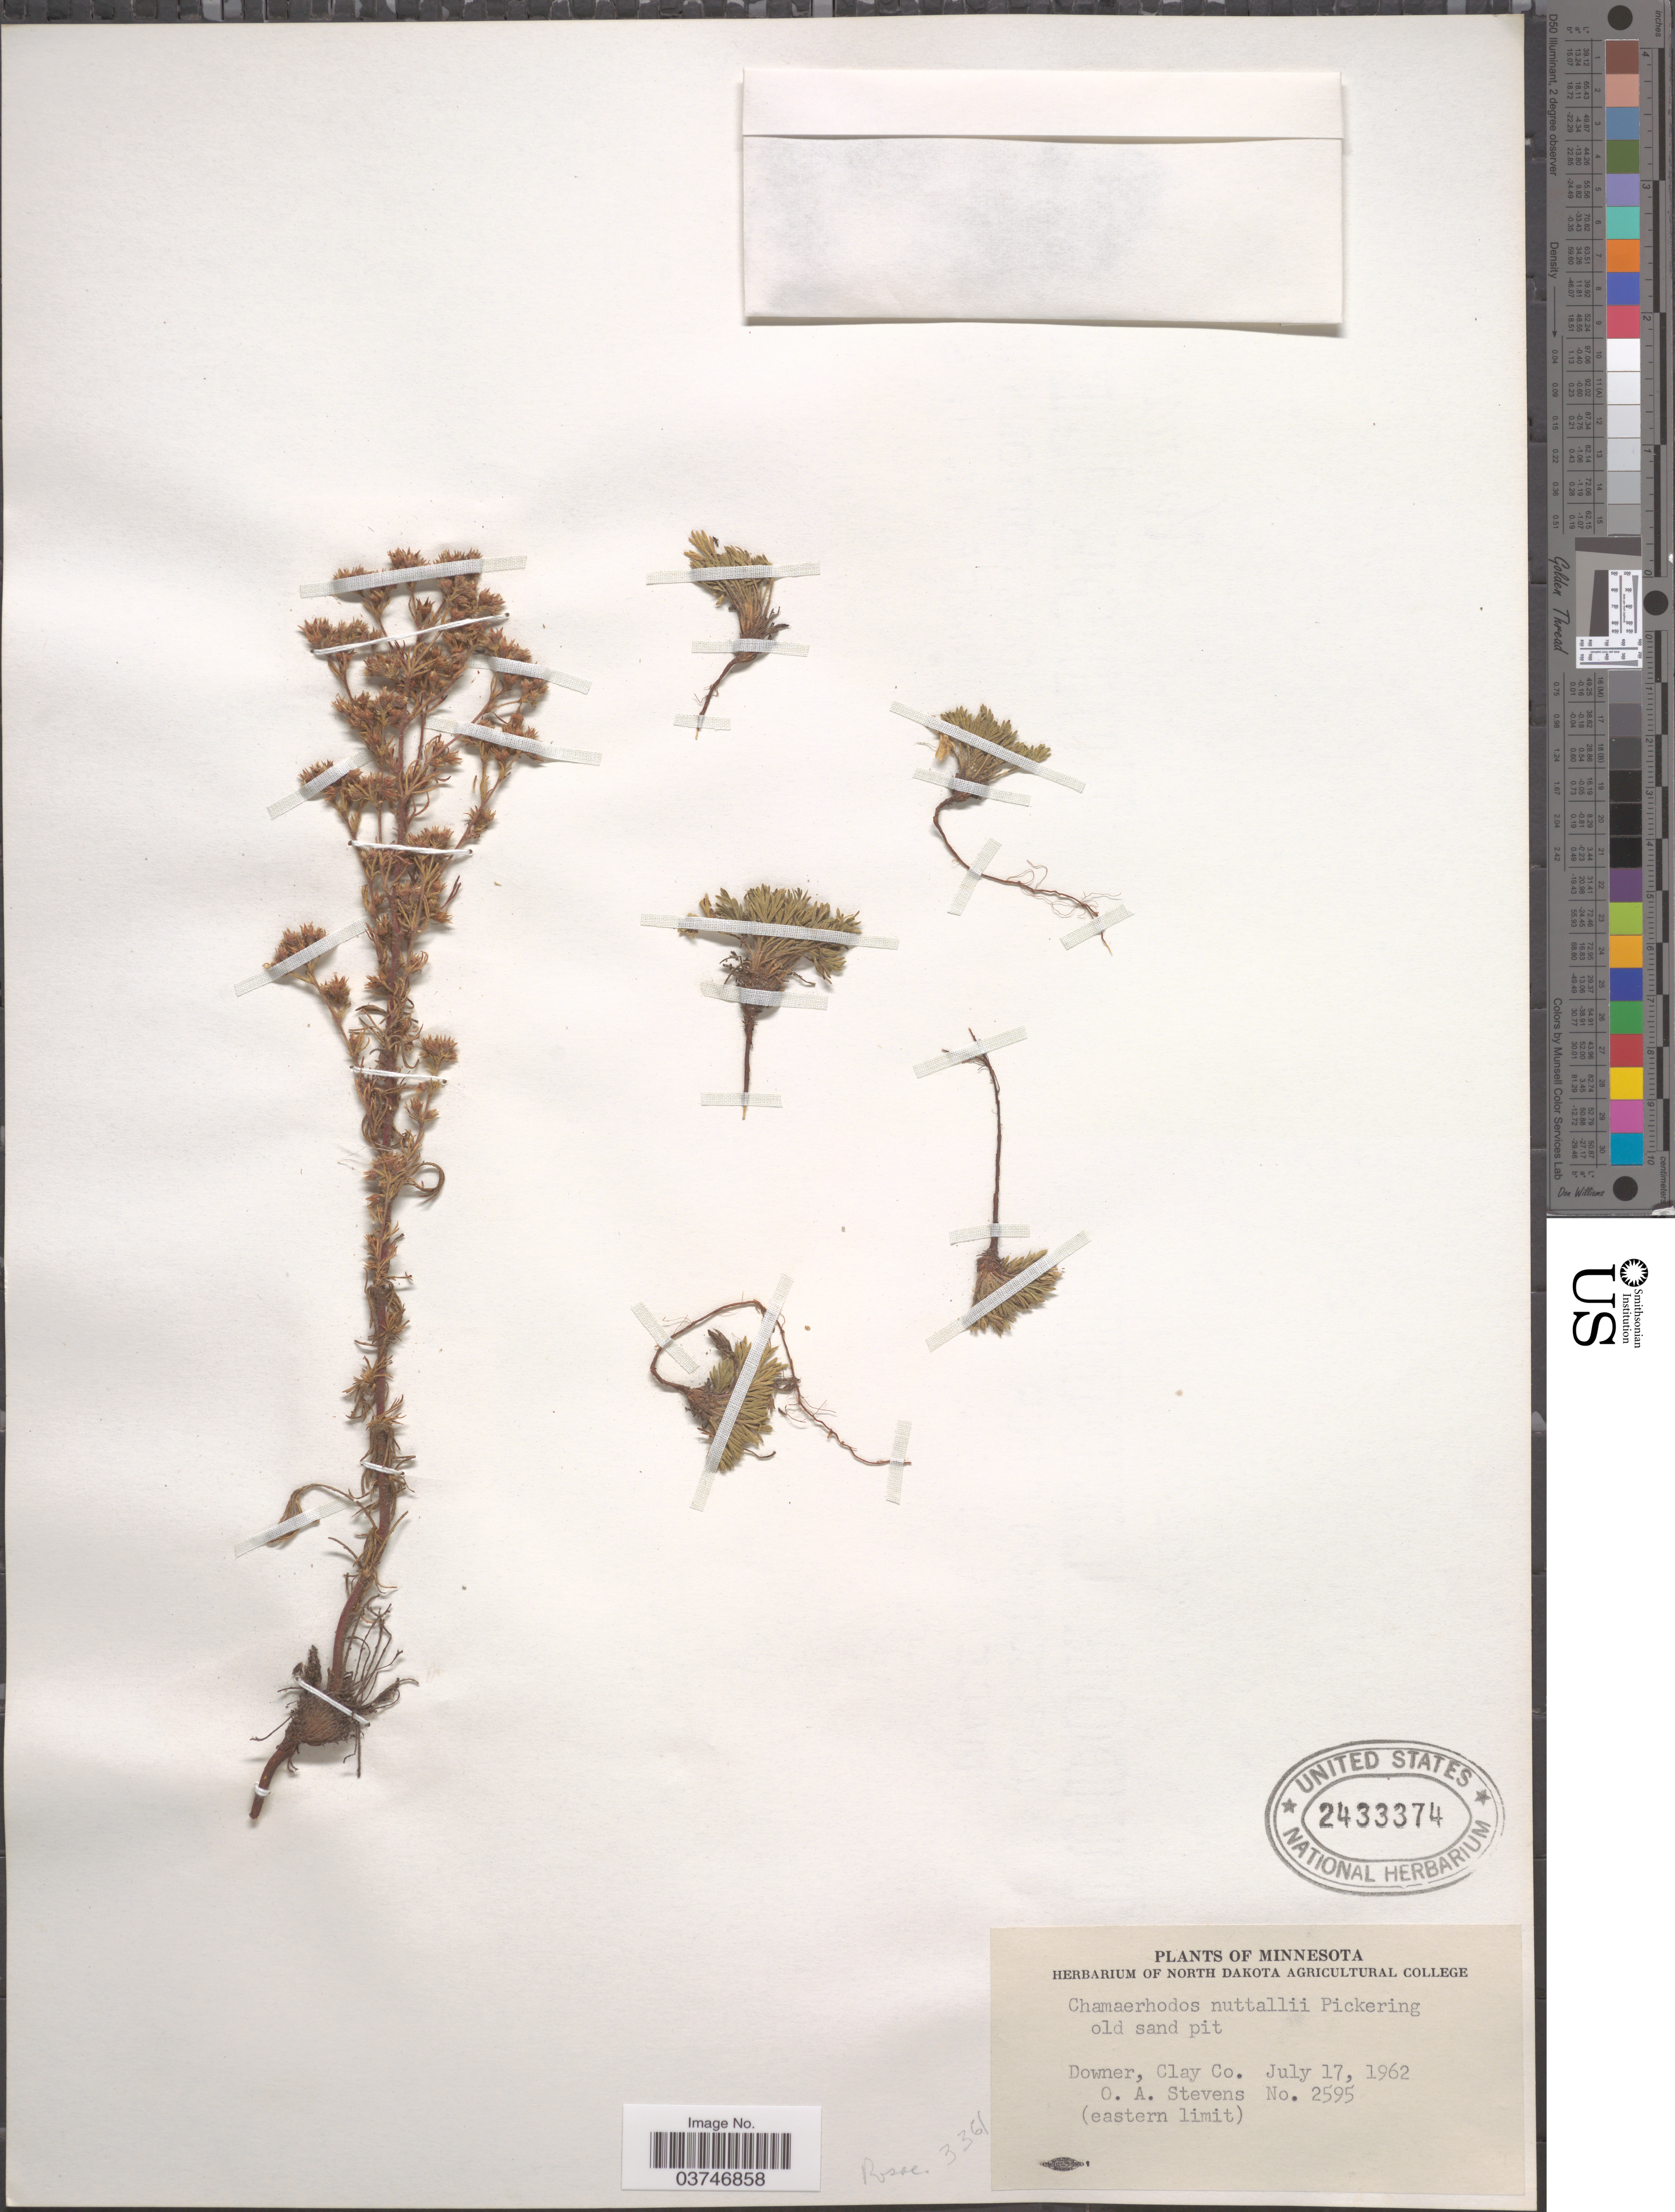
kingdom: Plantae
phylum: Tracheophyta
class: Magnoliopsida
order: Rosales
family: Rosaceae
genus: Chamaerhodos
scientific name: Chamaerhodos erecta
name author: (L.) Bunge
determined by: U.S. National Herbarium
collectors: O. A. Stevens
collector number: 2595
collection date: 1962-07-17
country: United States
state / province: Minnesota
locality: Downer, Clay Co.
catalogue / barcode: US 2433374